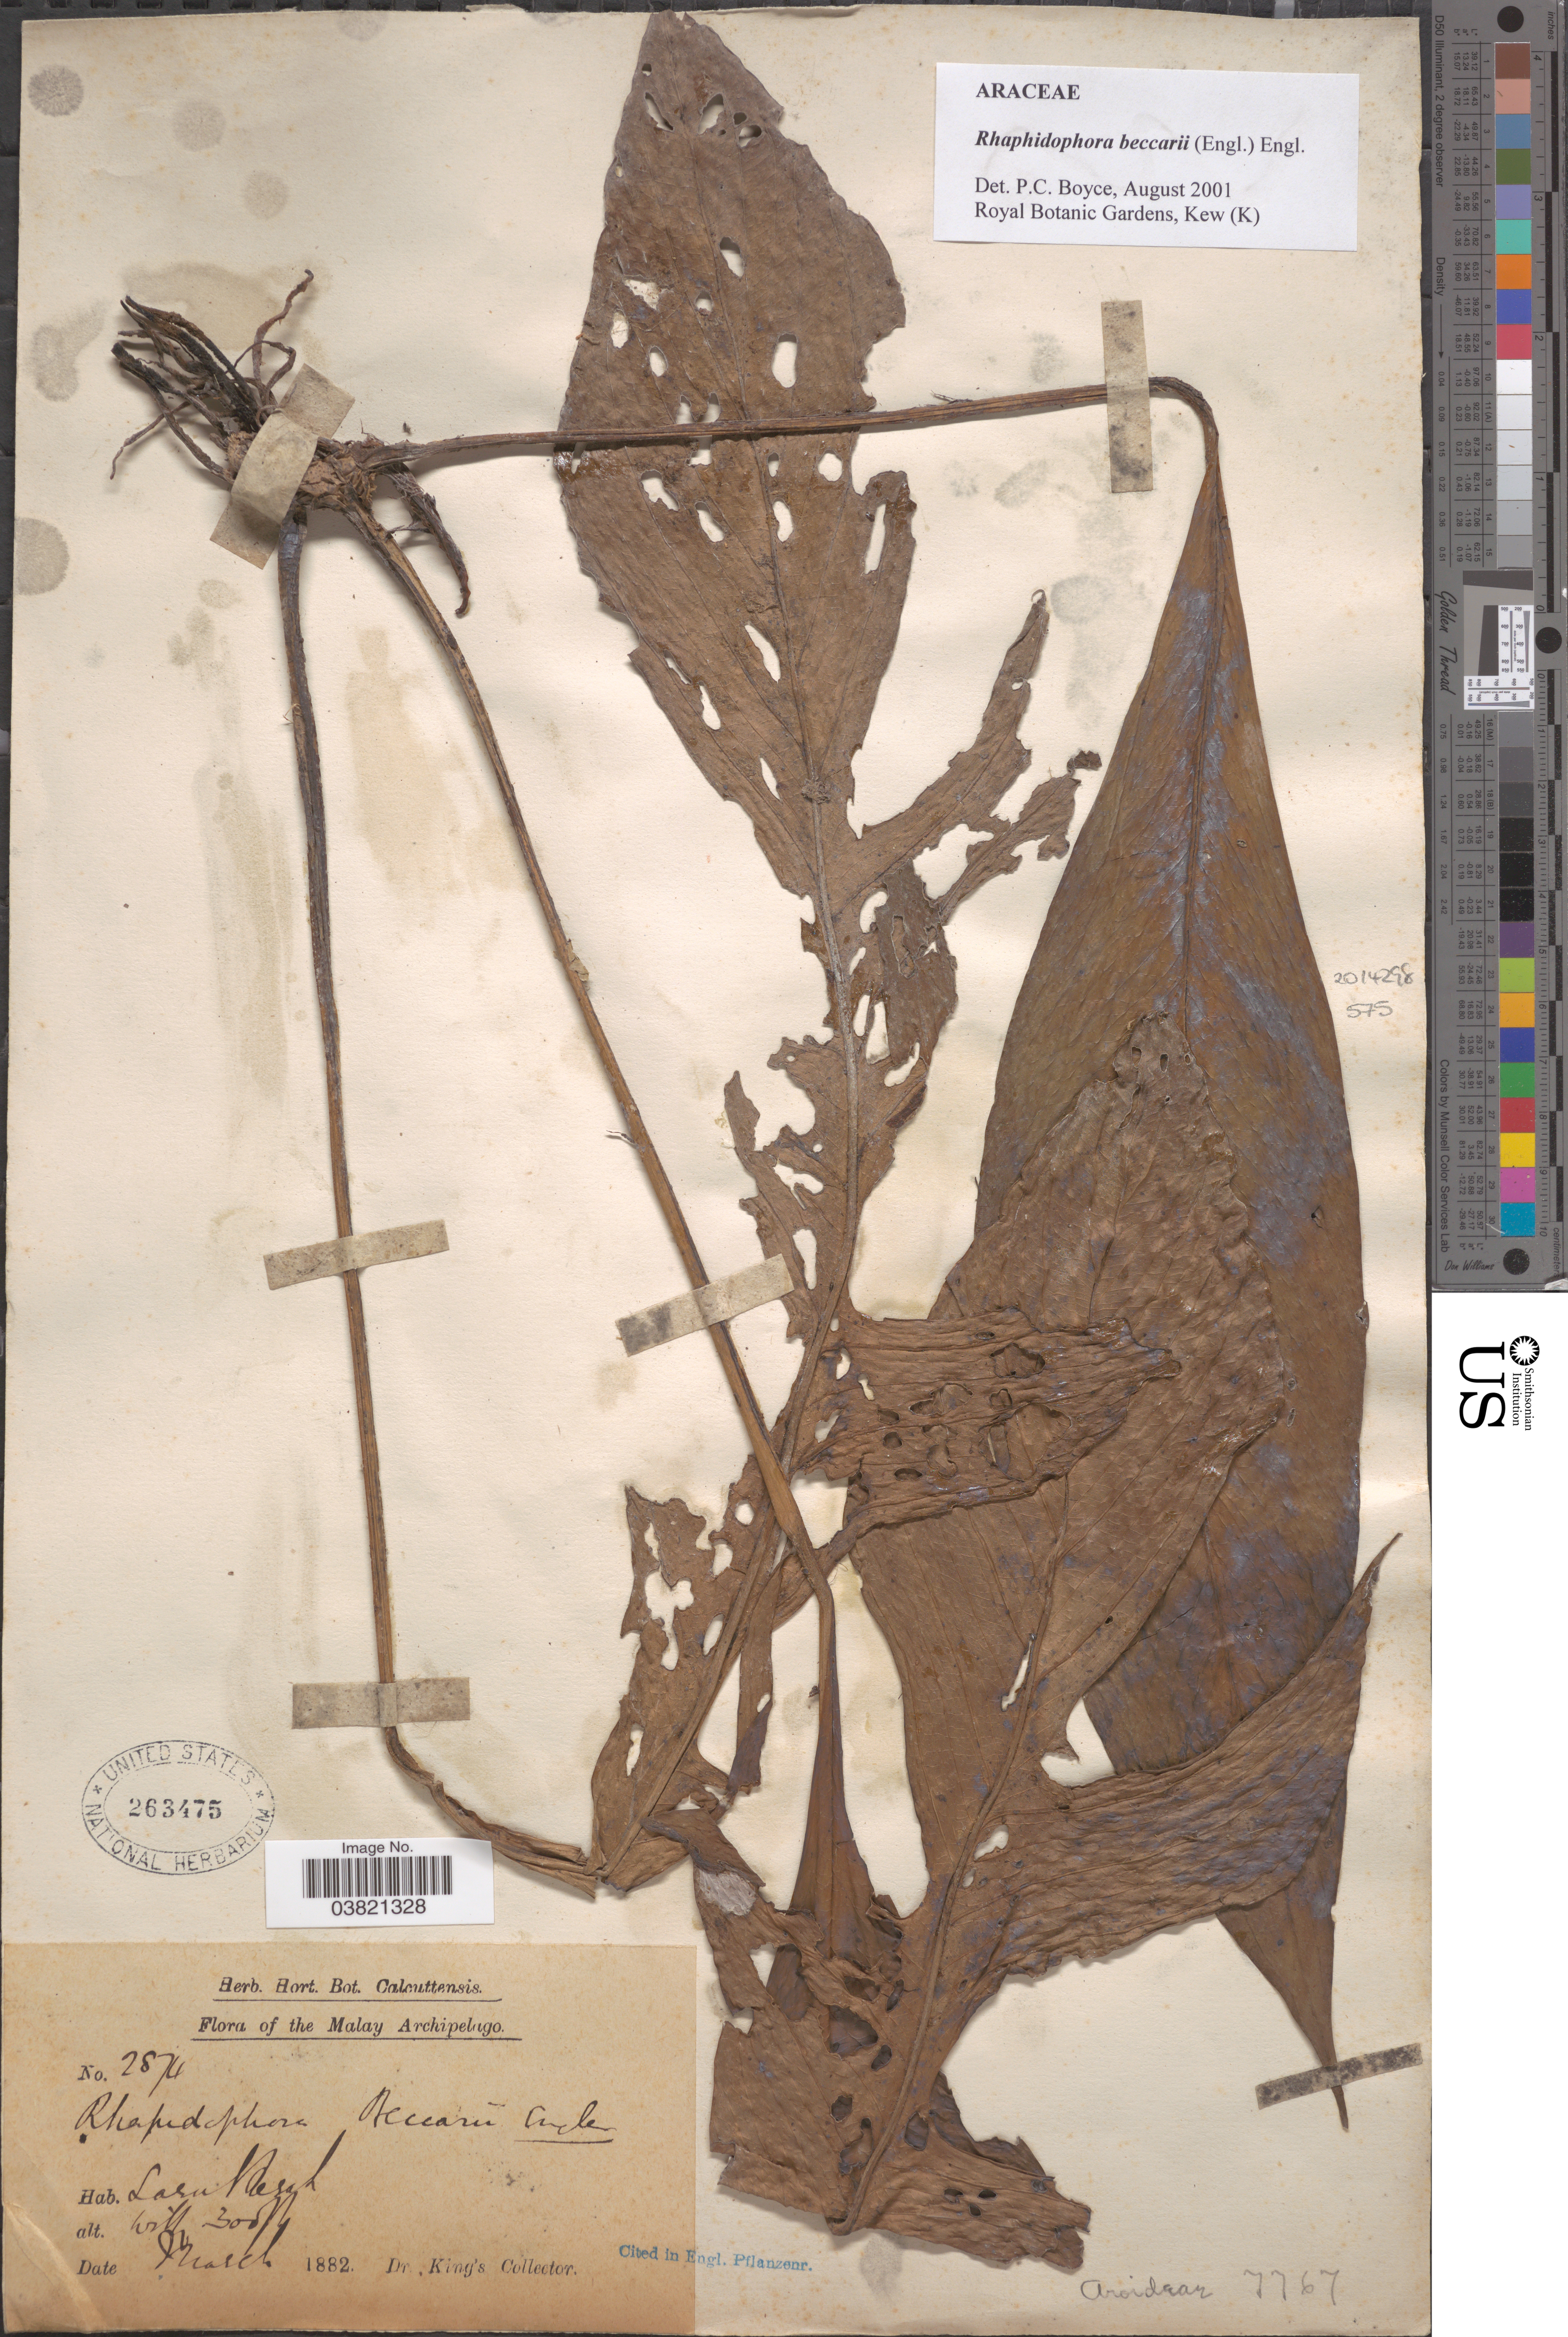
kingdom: Plantae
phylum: Tracheophyta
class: Liliopsida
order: Alismatales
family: Araceae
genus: Rhaphidophora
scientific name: Rhaphidophora beccarii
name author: (Engl.) Engl.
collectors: Dr. King's collector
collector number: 2874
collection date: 1882-03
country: Malaysia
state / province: Perak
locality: The Malay Archipelago. Larut.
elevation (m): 91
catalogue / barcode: US 263475